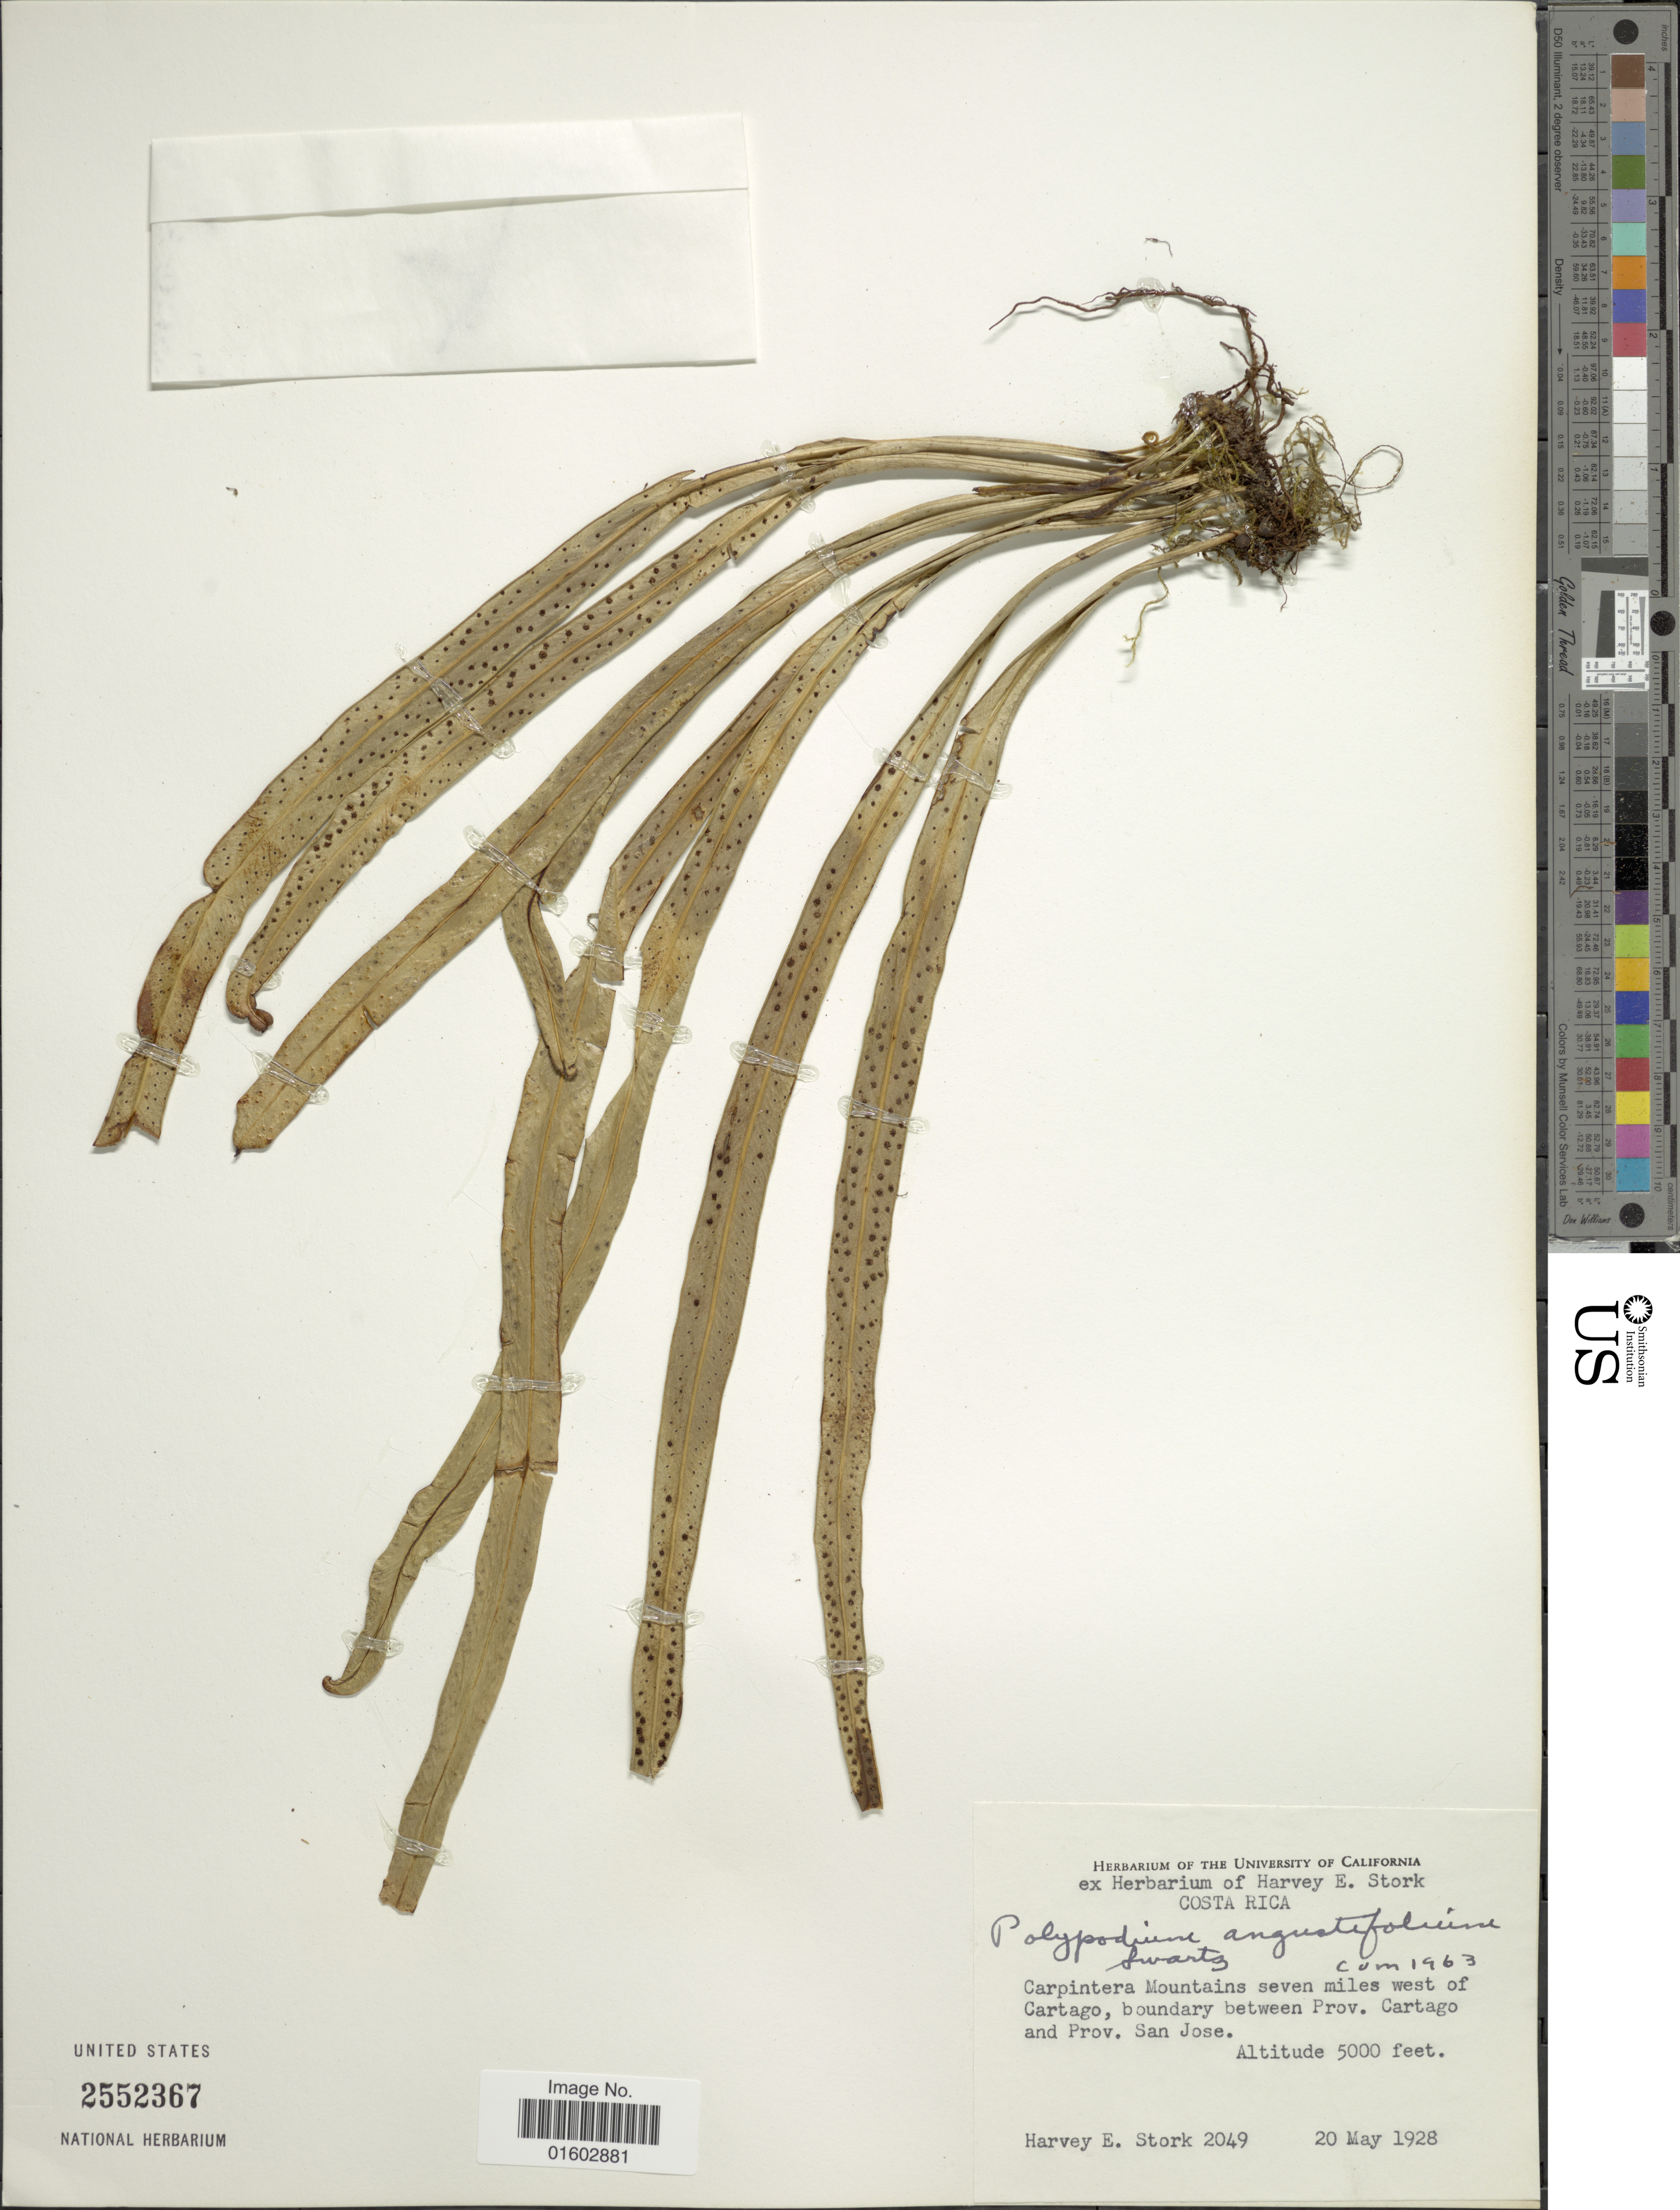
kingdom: Plantae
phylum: Tracheophyta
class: Polypodiopsida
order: Polypodiales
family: Polypodiaceae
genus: Campyloneurum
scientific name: Campyloneurum angustifolium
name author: (Sw.) Fée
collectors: H. E. Stork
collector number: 2049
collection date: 1928-05-20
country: Costa Rica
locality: Carpintera Mountains seven miles west of Cartago, boundary between Prov. Cartagoi and Prov. San Jose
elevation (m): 1524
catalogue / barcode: US 2552367